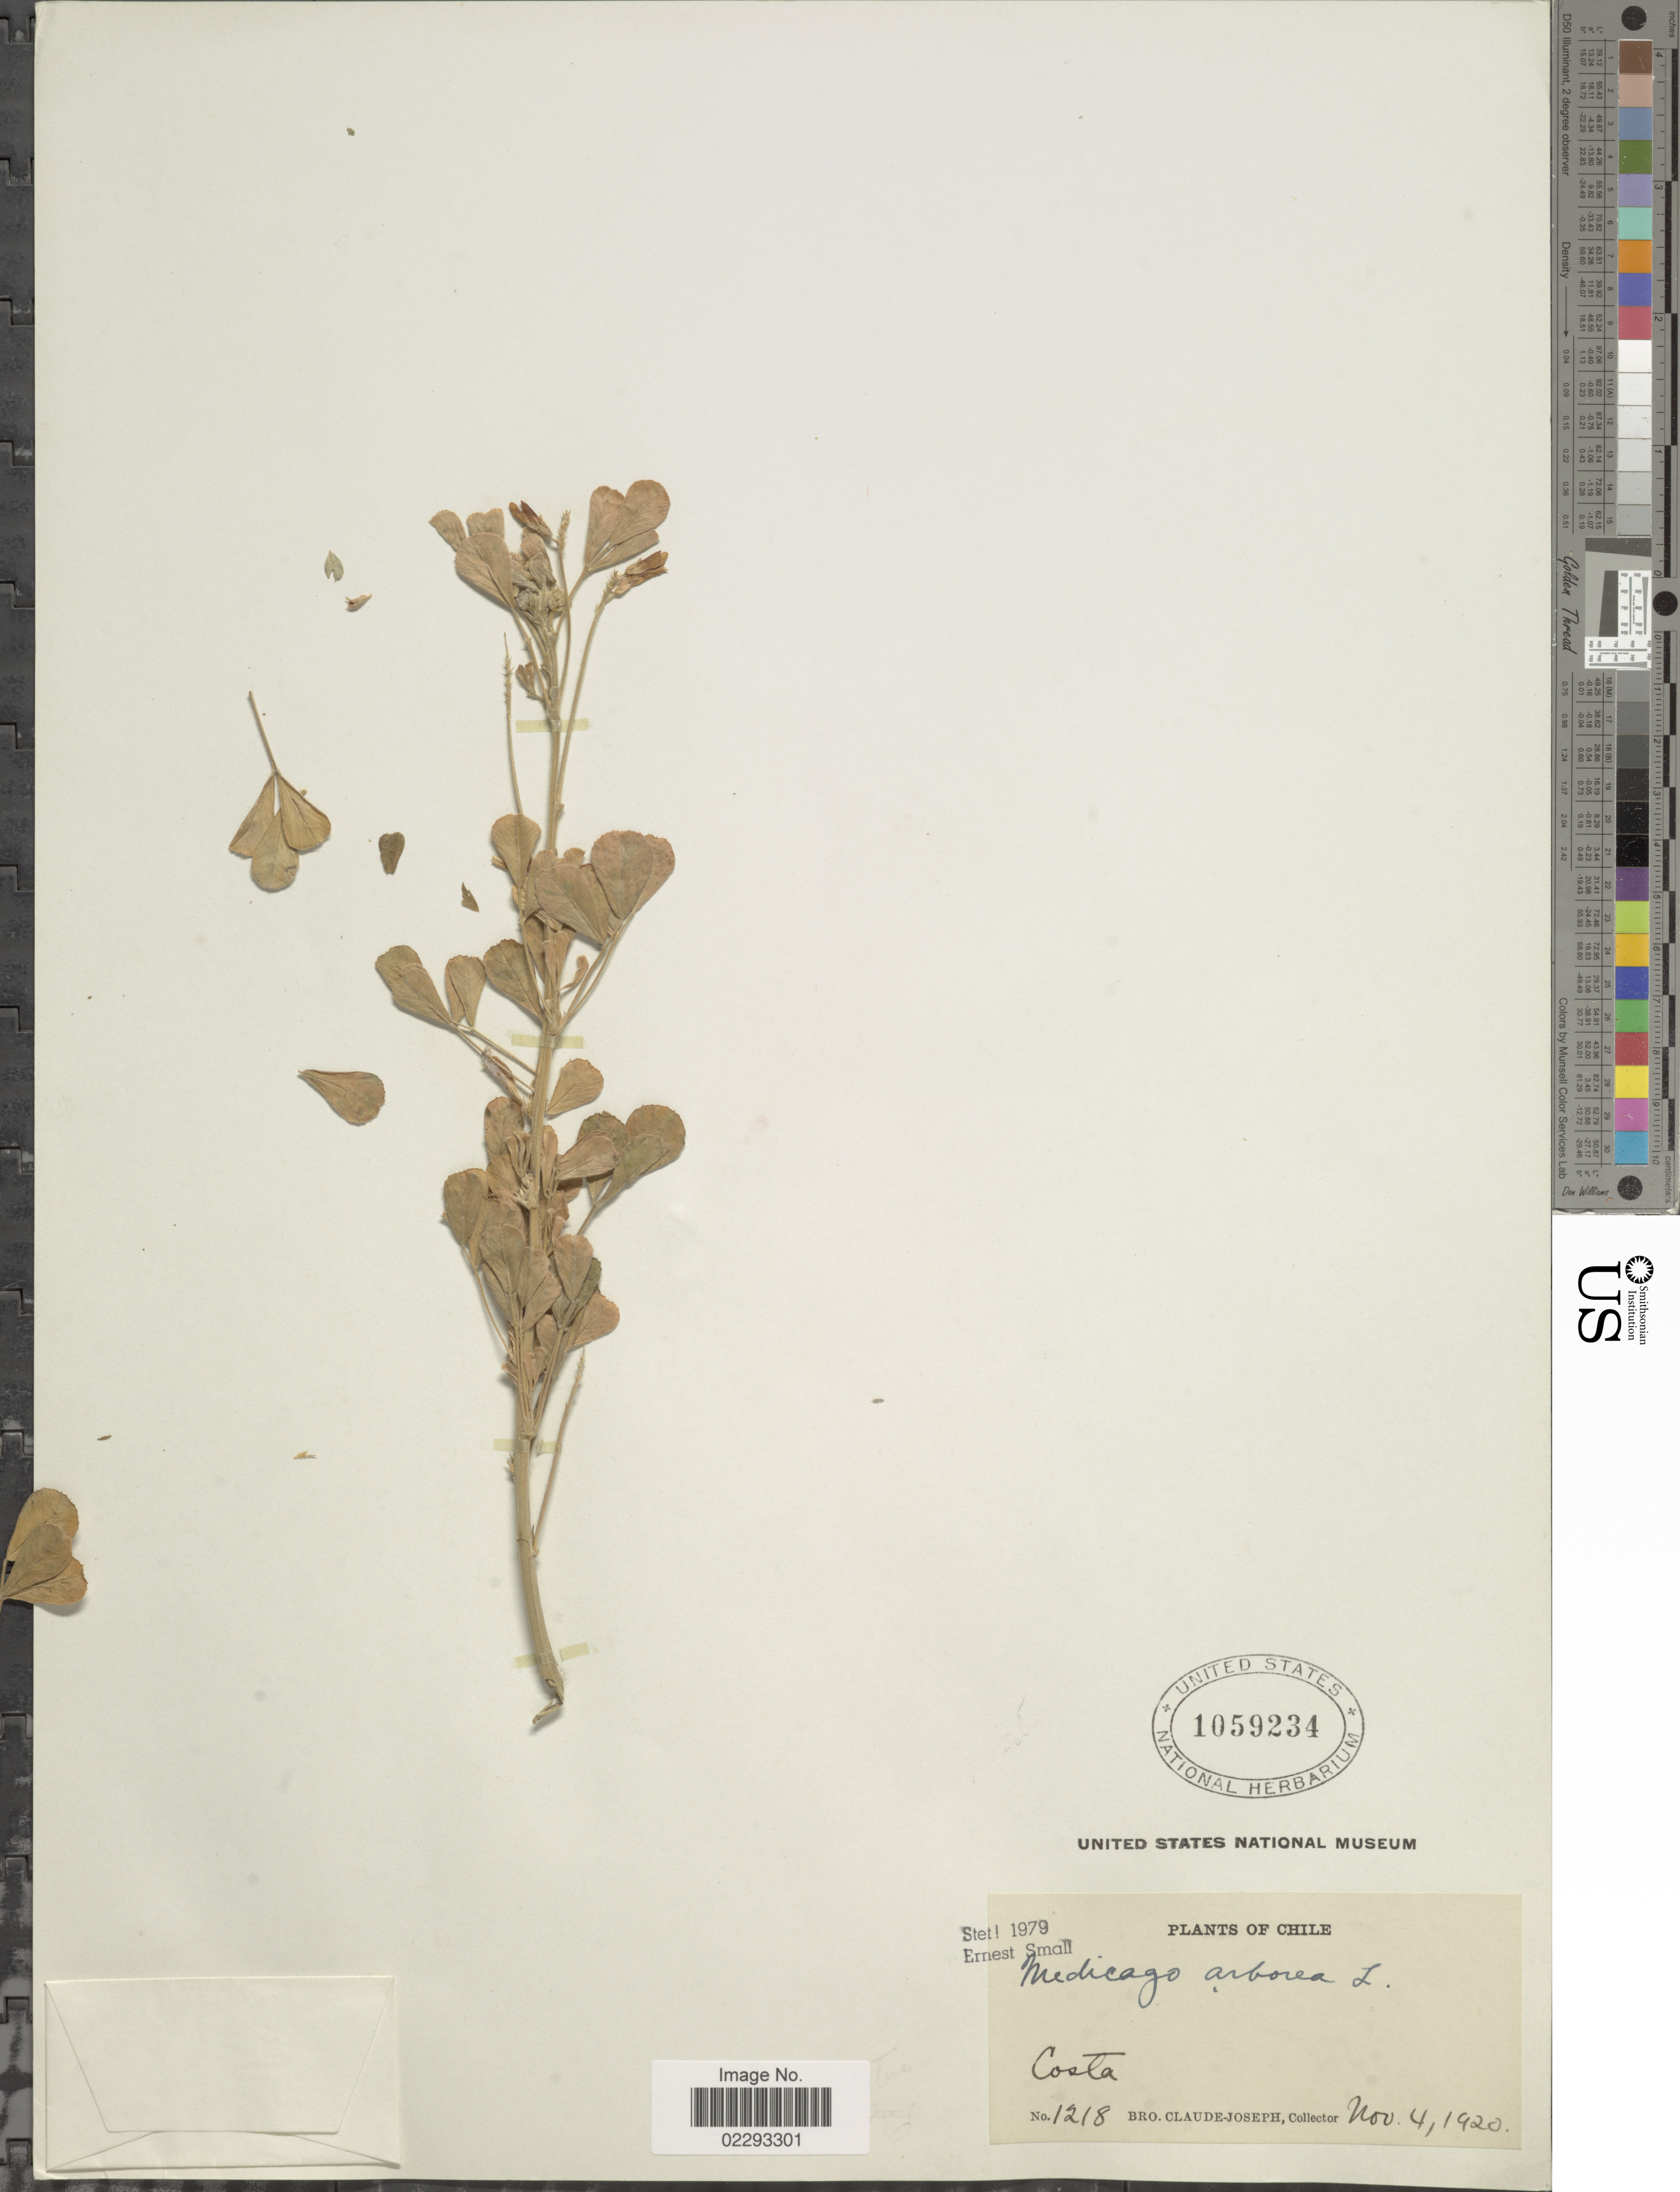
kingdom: Plantae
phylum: Tracheophyta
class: Magnoliopsida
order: Fabales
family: Fabaceae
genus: Medicago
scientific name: Medicago arborea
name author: L.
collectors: Bro. Claude-Joseph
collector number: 1218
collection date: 1920-11-04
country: Chile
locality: Costa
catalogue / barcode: US 1059234